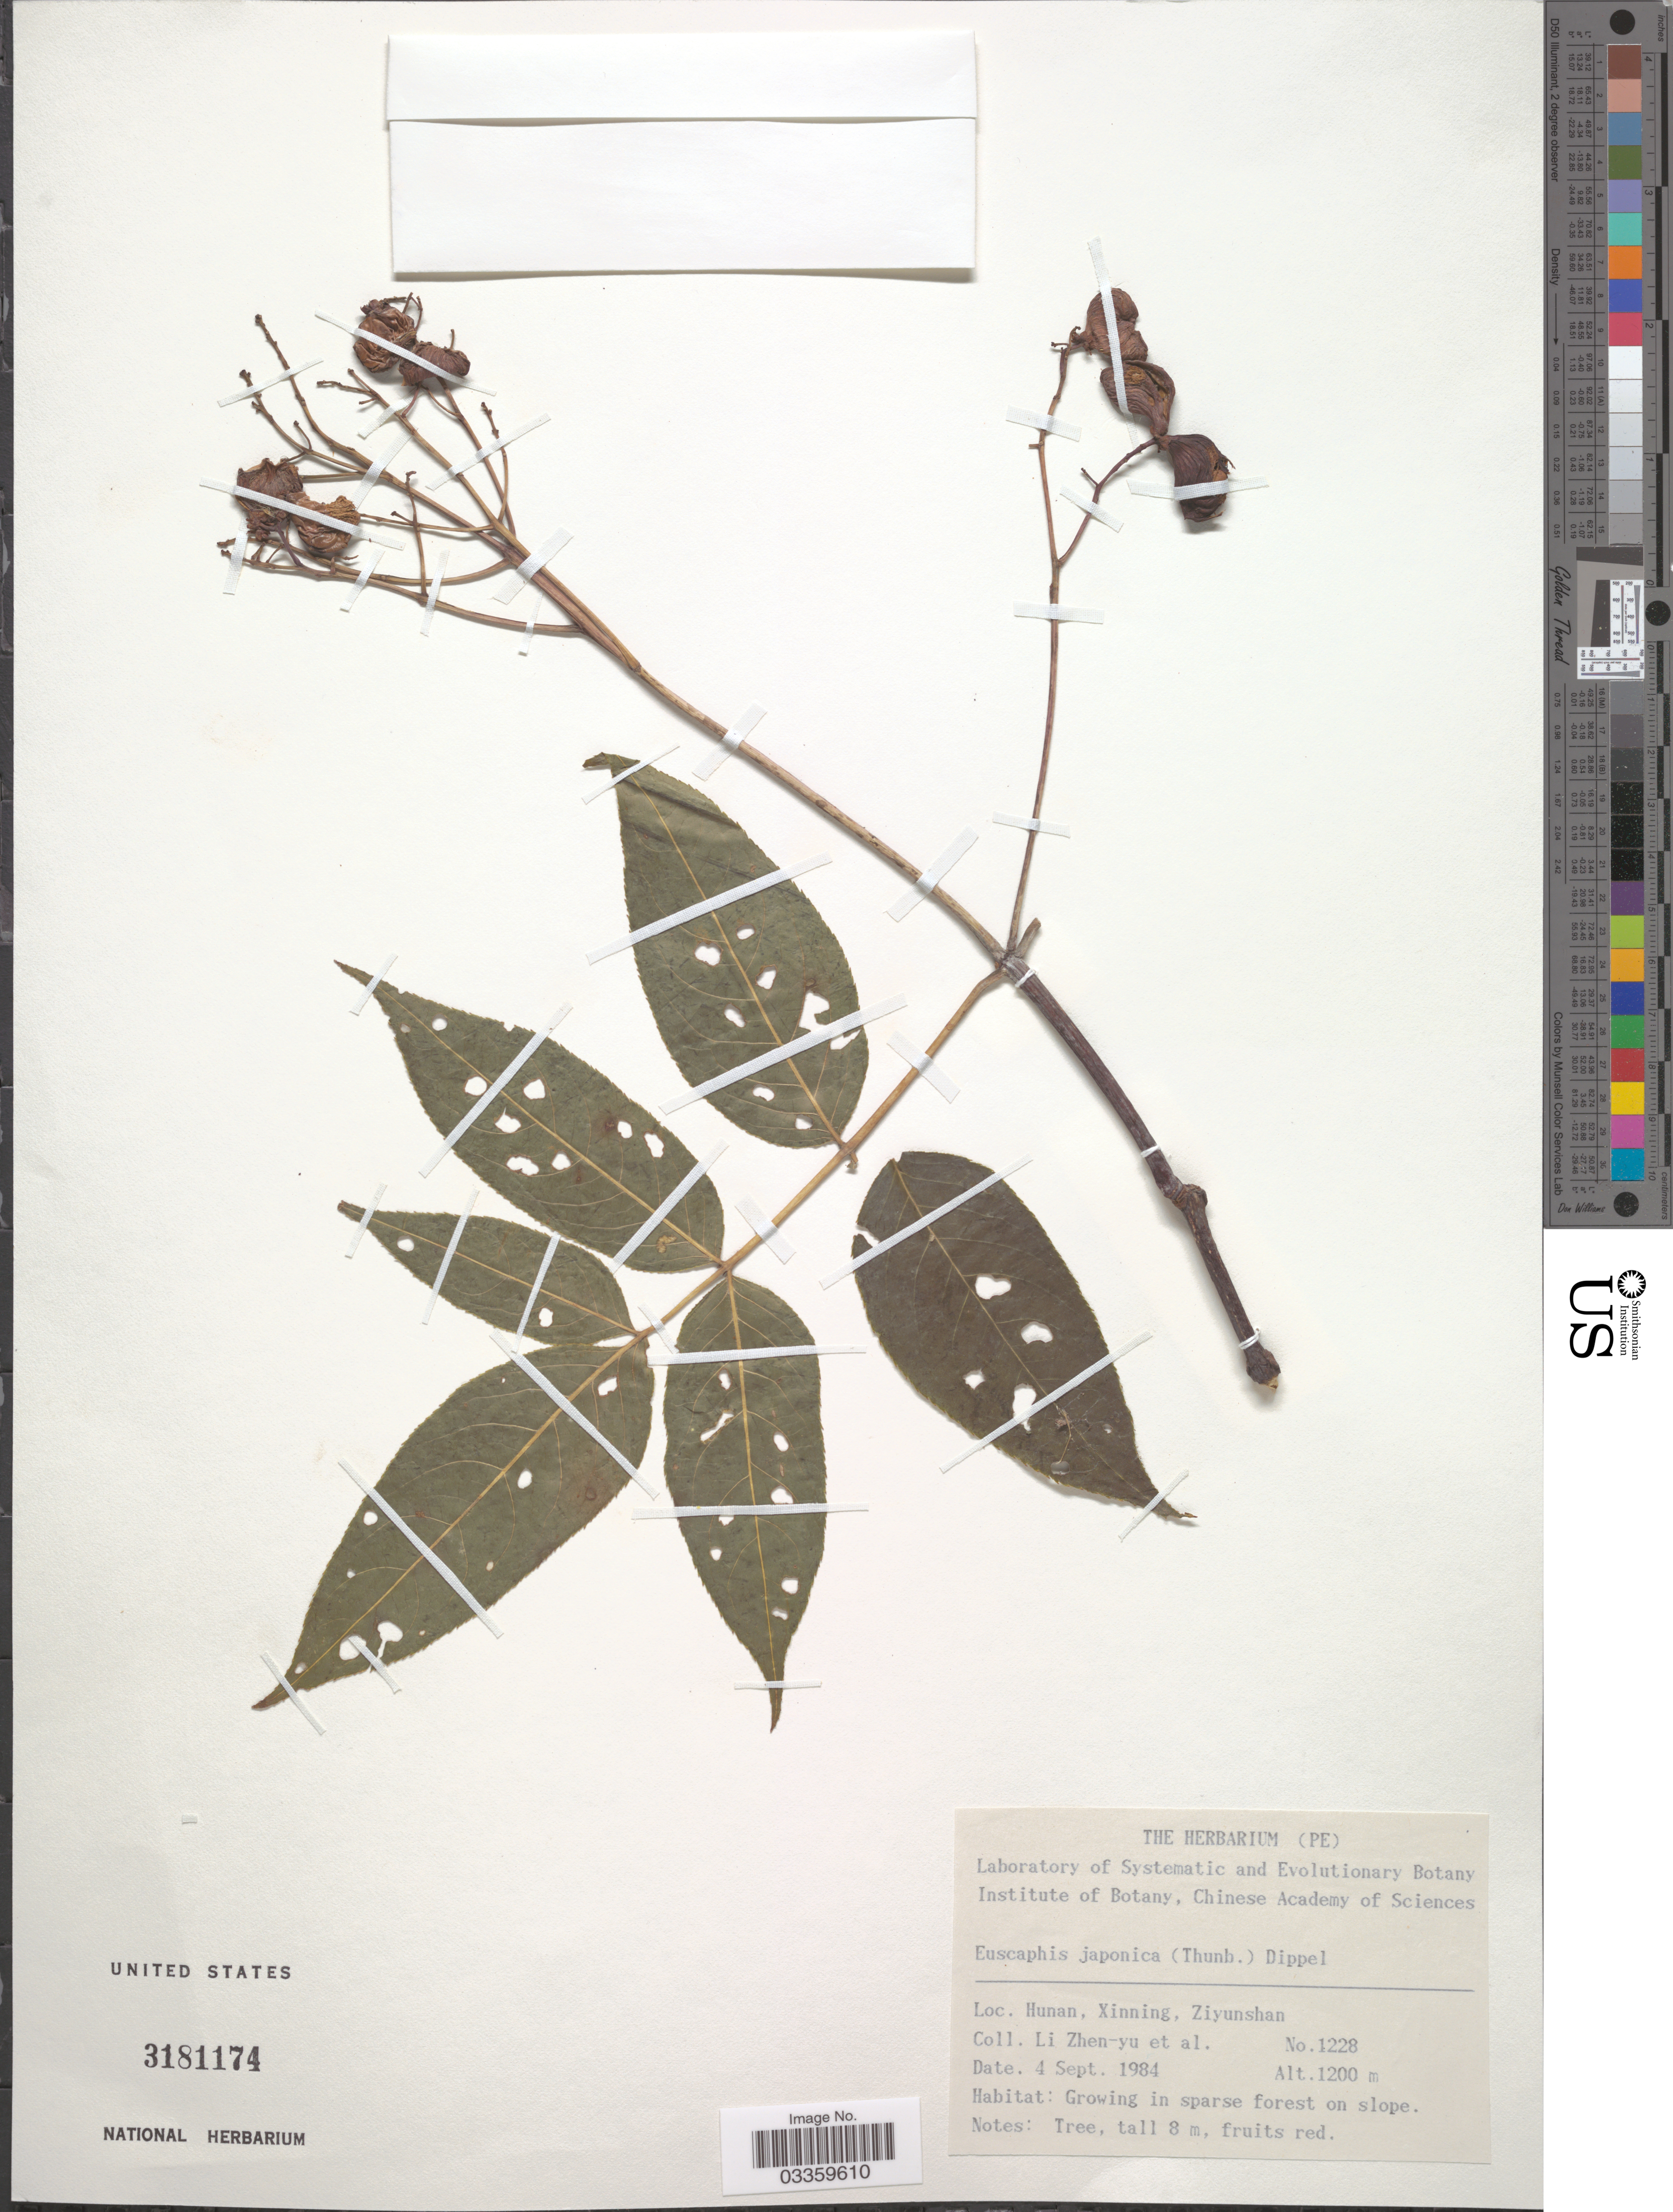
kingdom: Plantae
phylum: Tracheophyta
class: Magnoliopsida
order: Crossosomatales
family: Staphyleaceae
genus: Euscaphis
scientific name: Euscaphis japonica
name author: (Thunb.) Kanitz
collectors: Z. Y. Li & et al.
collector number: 1228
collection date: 1984-09-04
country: China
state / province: Hunan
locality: Xinning, Ziyunshan.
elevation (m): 1200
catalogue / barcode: US 3181174